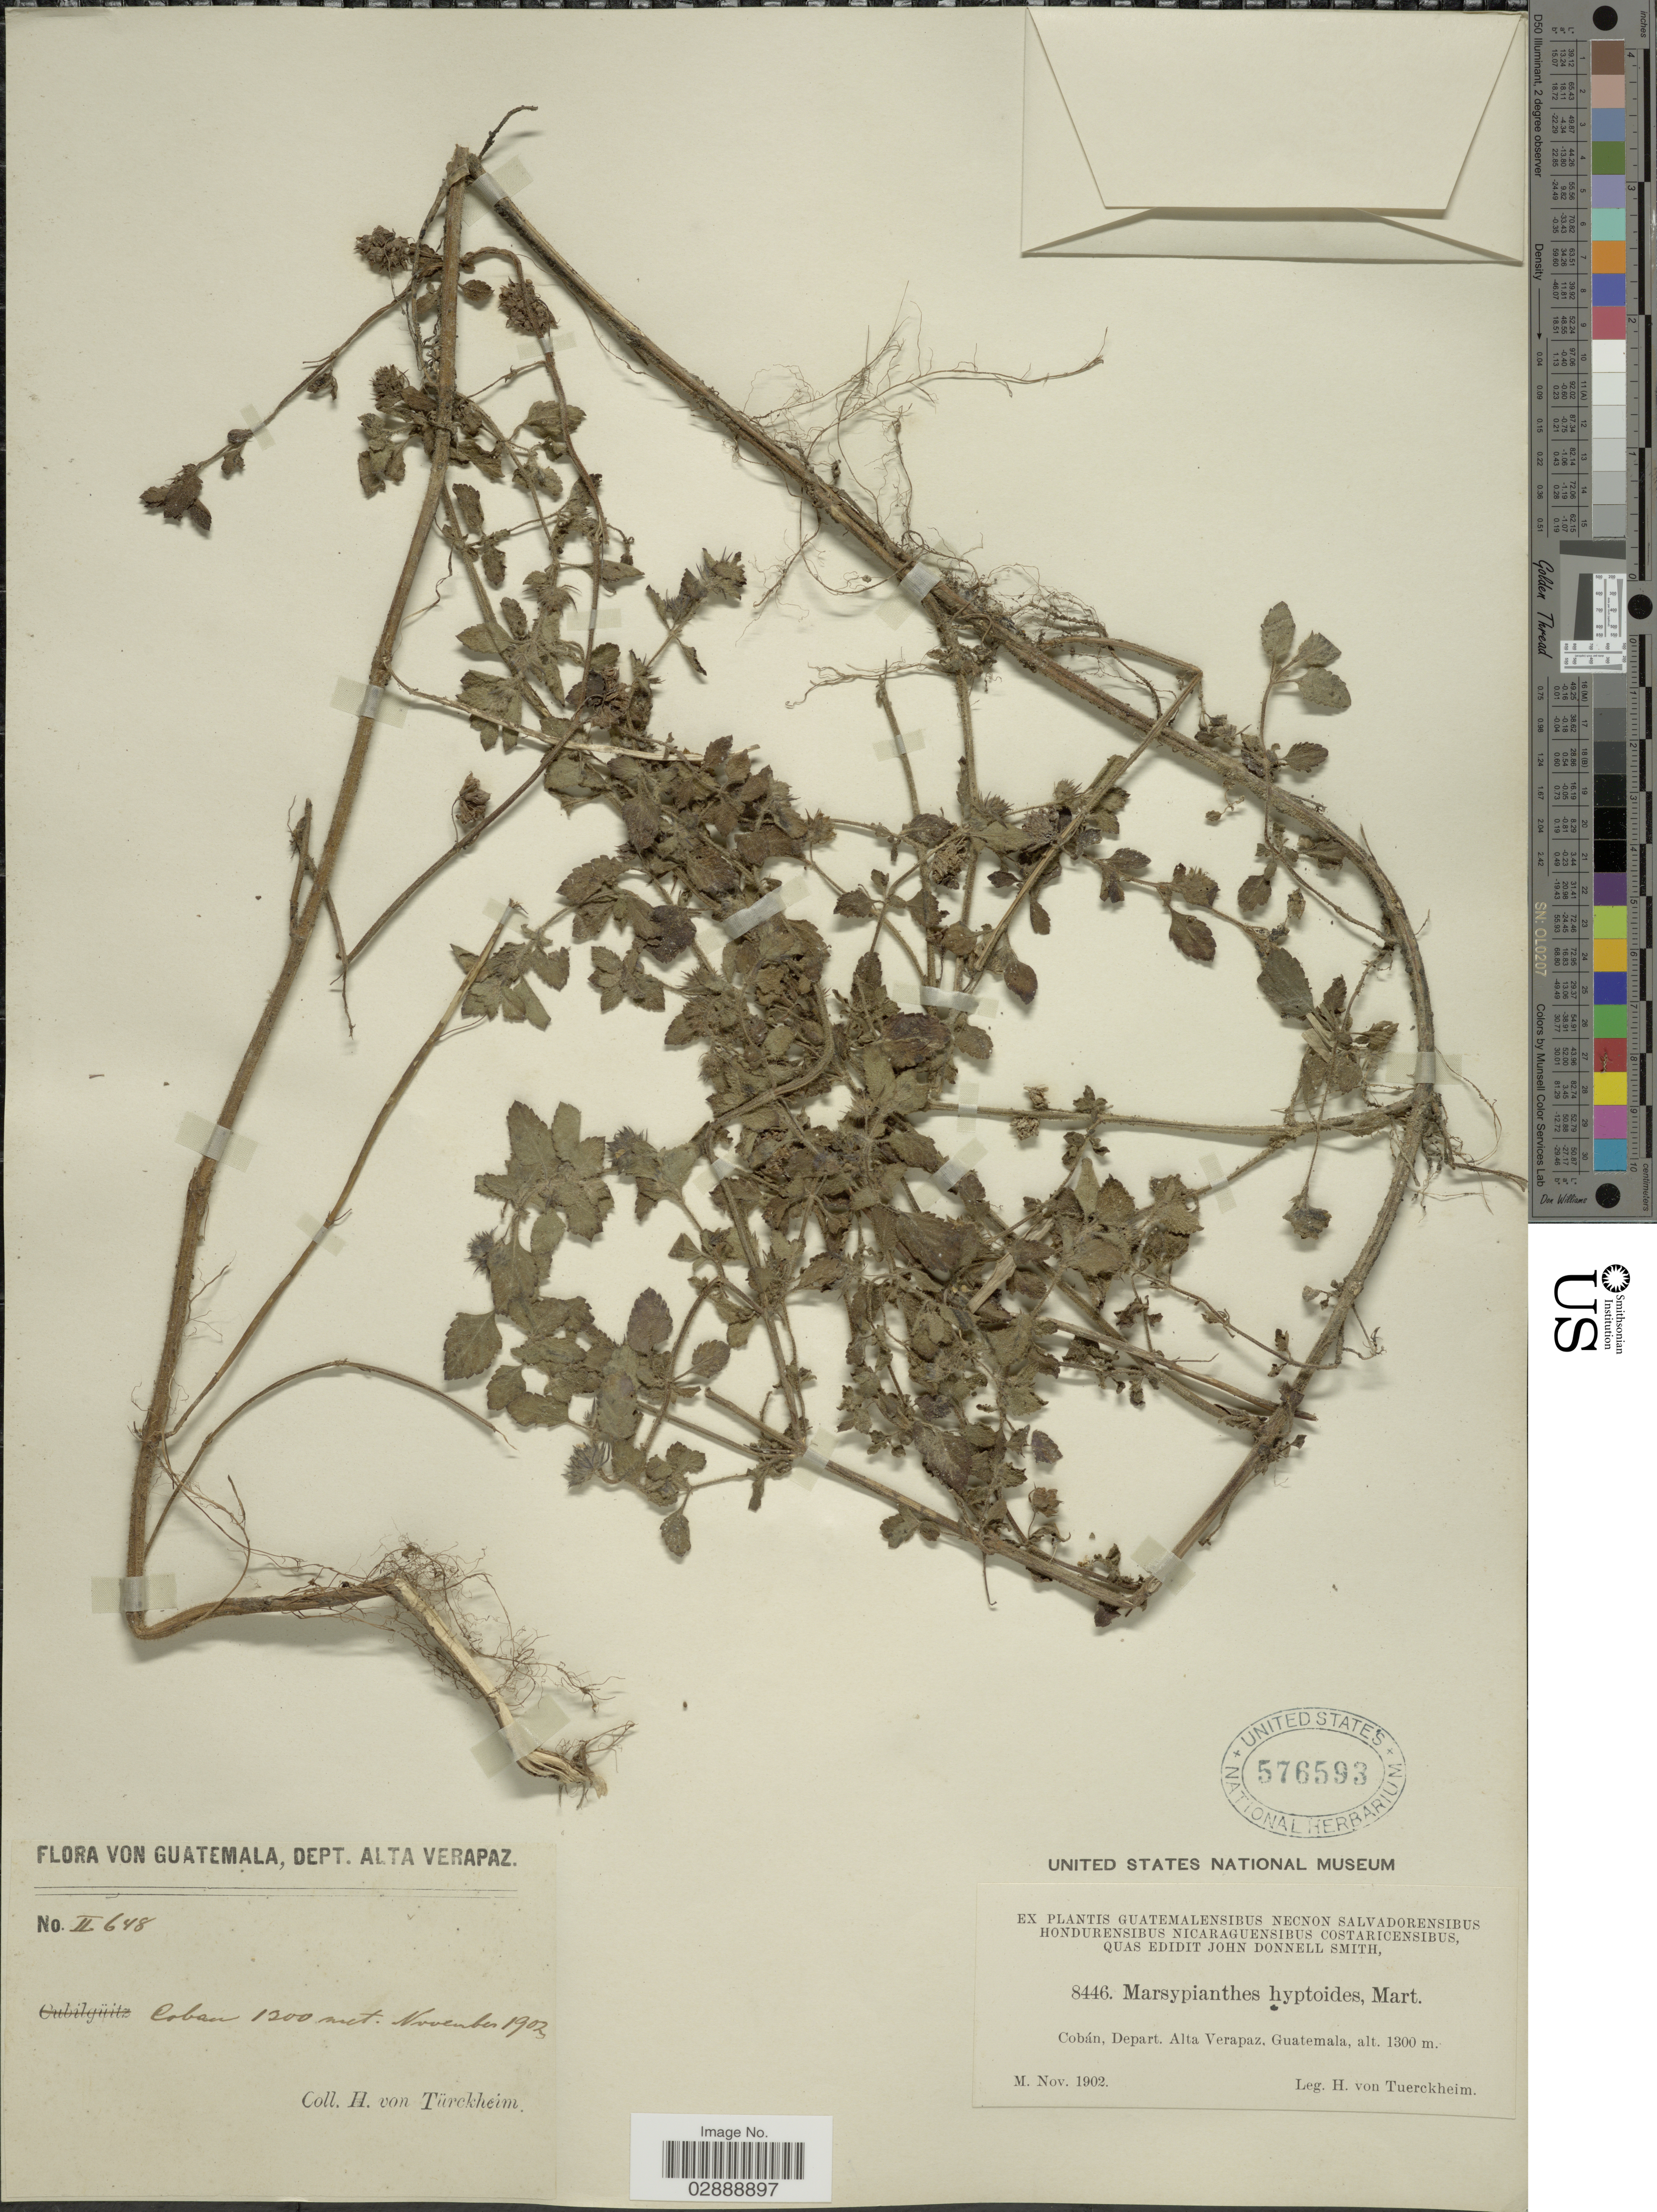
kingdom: Plantae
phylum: Tracheophyta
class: Magnoliopsida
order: Lamiales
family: Lamiaceae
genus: Marsypianthes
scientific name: Marsypianthes chamaedrys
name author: (Vahl) Kuntze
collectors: H. von Türckheim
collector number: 8446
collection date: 1902-11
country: Guatemala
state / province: Alta Verapaz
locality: Cobán, Depart. Alta Verapaz.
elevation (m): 1300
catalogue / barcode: US 576593